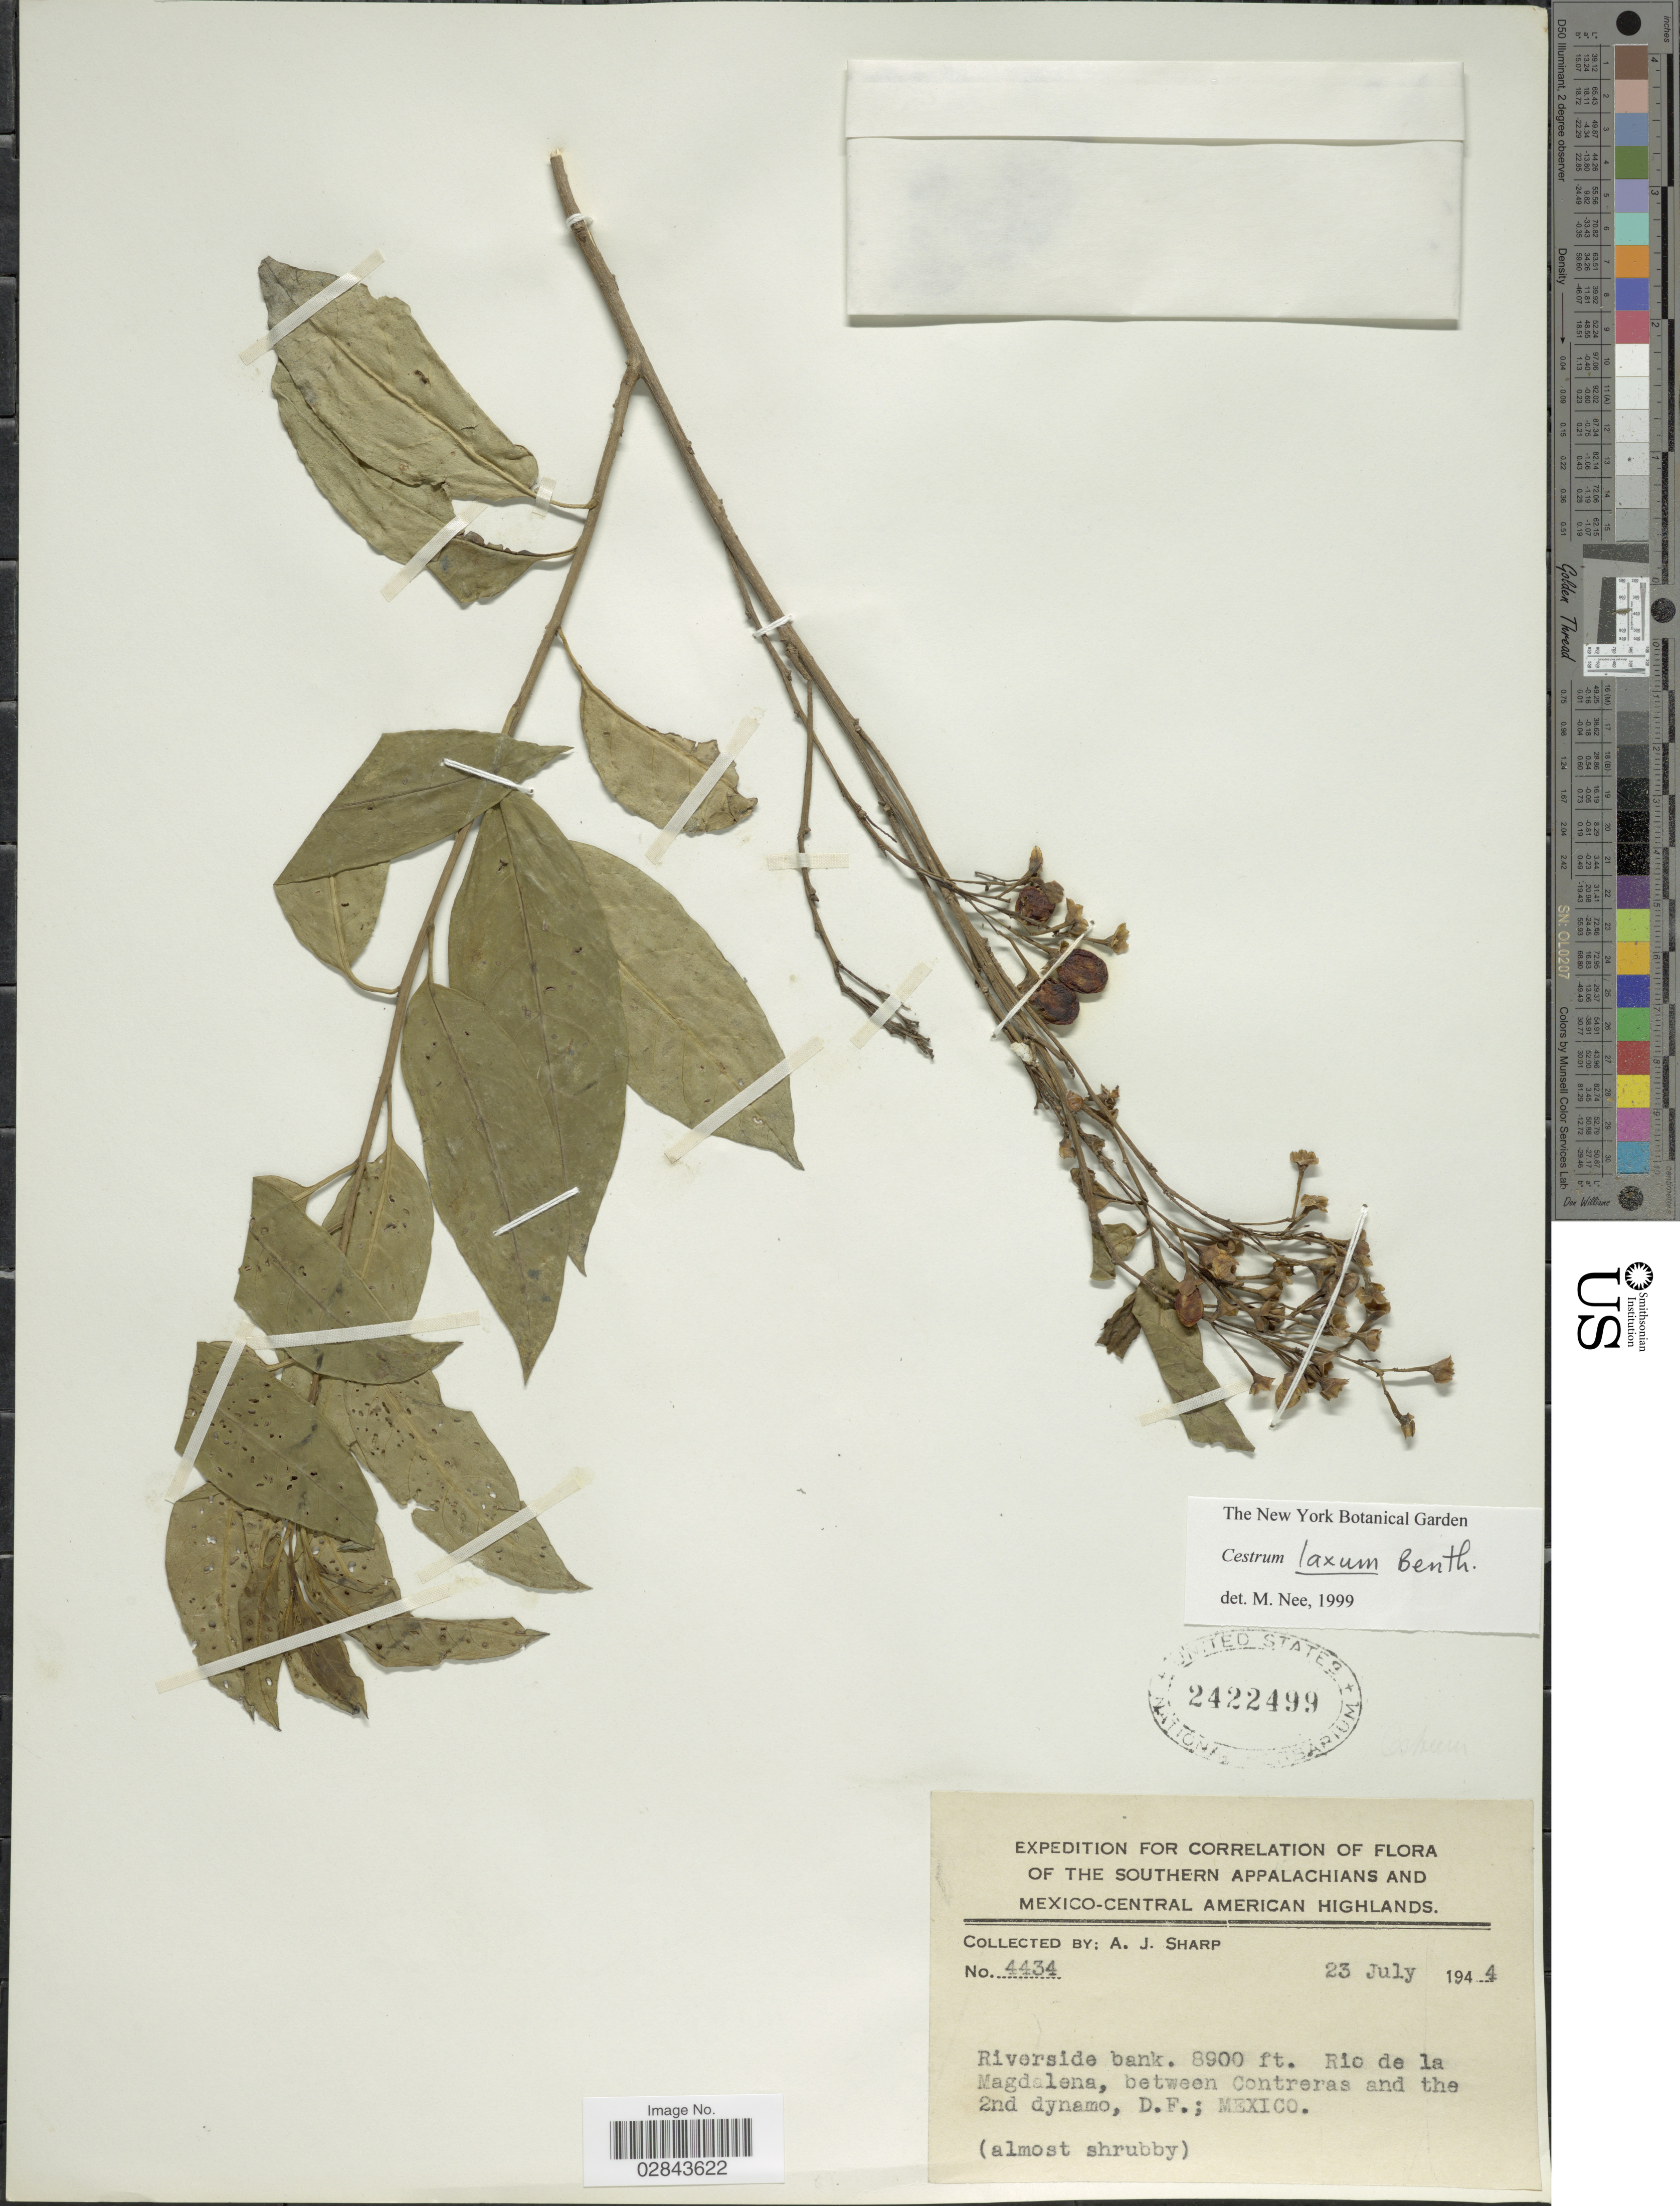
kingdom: Plantae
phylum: Tracheophyta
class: Magnoliopsida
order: Solanales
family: Solanaceae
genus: Cestrum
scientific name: Cestrum laxum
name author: Benth.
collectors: A. J. Sharp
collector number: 4434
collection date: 1944-07-23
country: Mexico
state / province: Distrito Federal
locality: The Southern Appalachians and Mexico-Central American Highlands. Riverside bank. Rio de la Magdalena, between Contreras and the 2nd dynamo.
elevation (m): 2713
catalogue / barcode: US 2422499